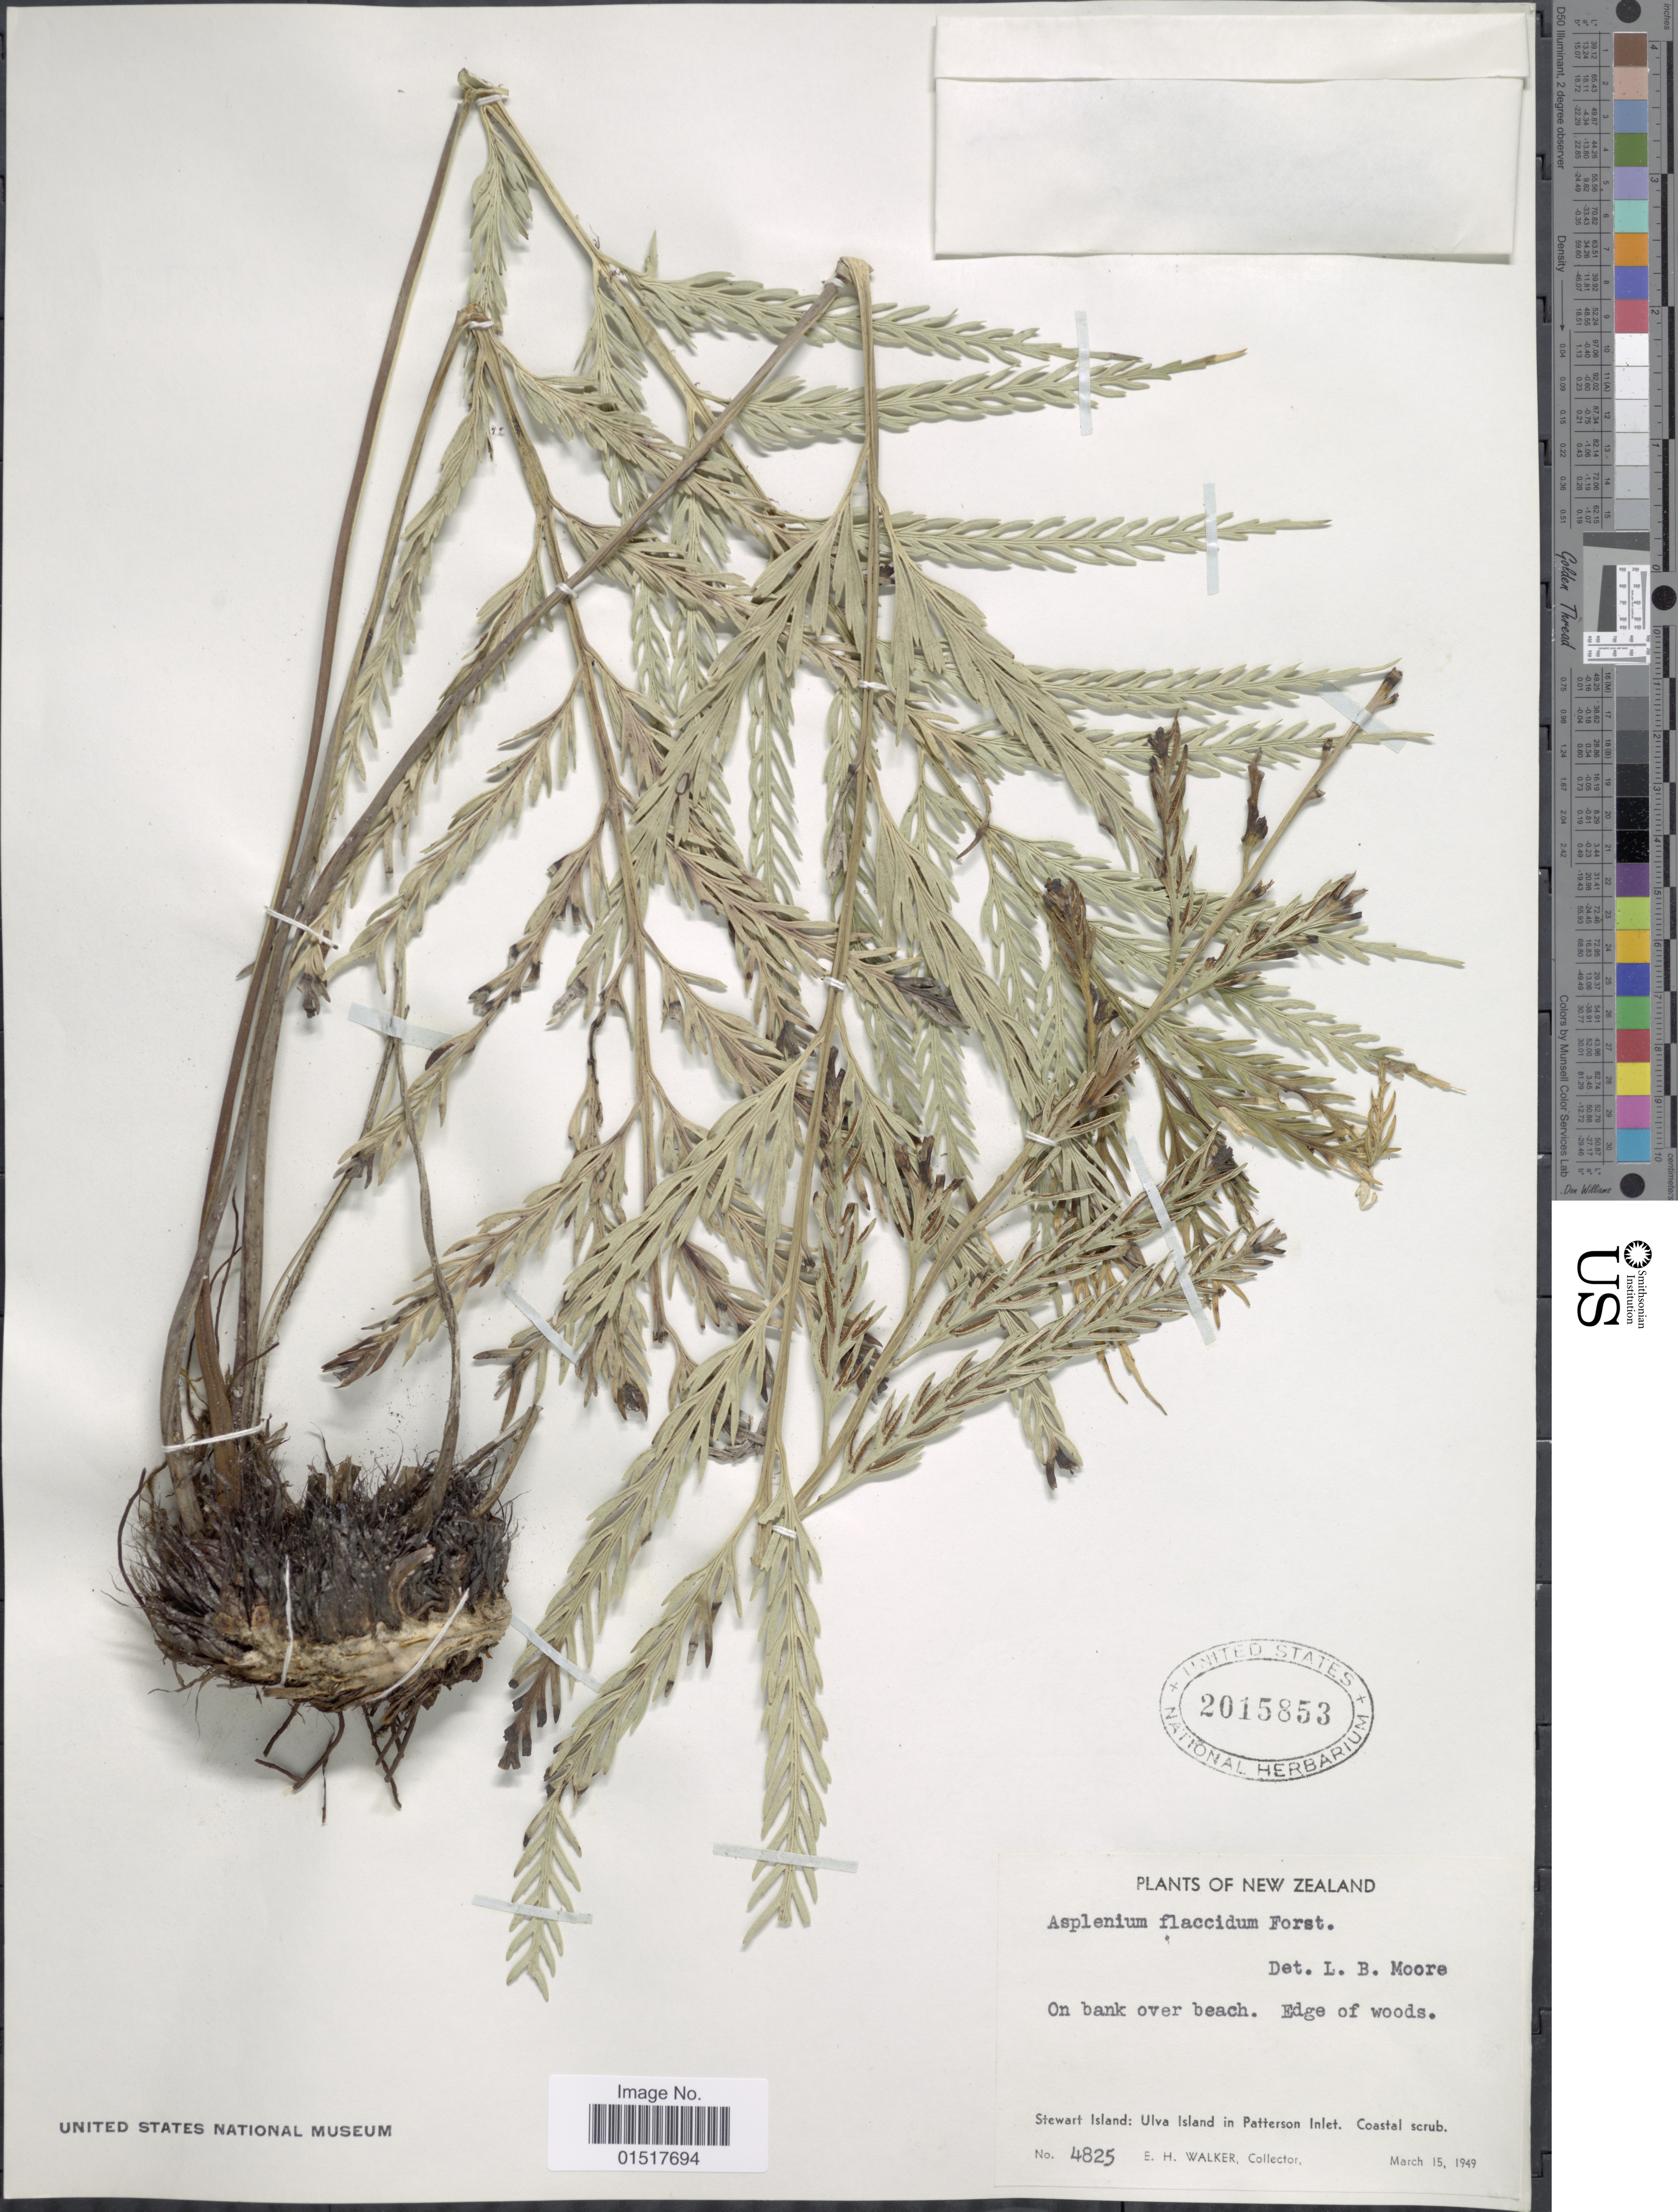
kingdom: Plantae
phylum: Tracheophyta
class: Polypodiopsida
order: Polypodiales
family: Aspleniaceae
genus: Asplenium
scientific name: Asplenium flaccidum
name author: Bonap.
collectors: E. H. Walker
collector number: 4825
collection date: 1949-03-15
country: New Zealand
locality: Stewart Island: Ulva Island in Patterson Inlet. Coastal scrub.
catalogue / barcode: US 2015853